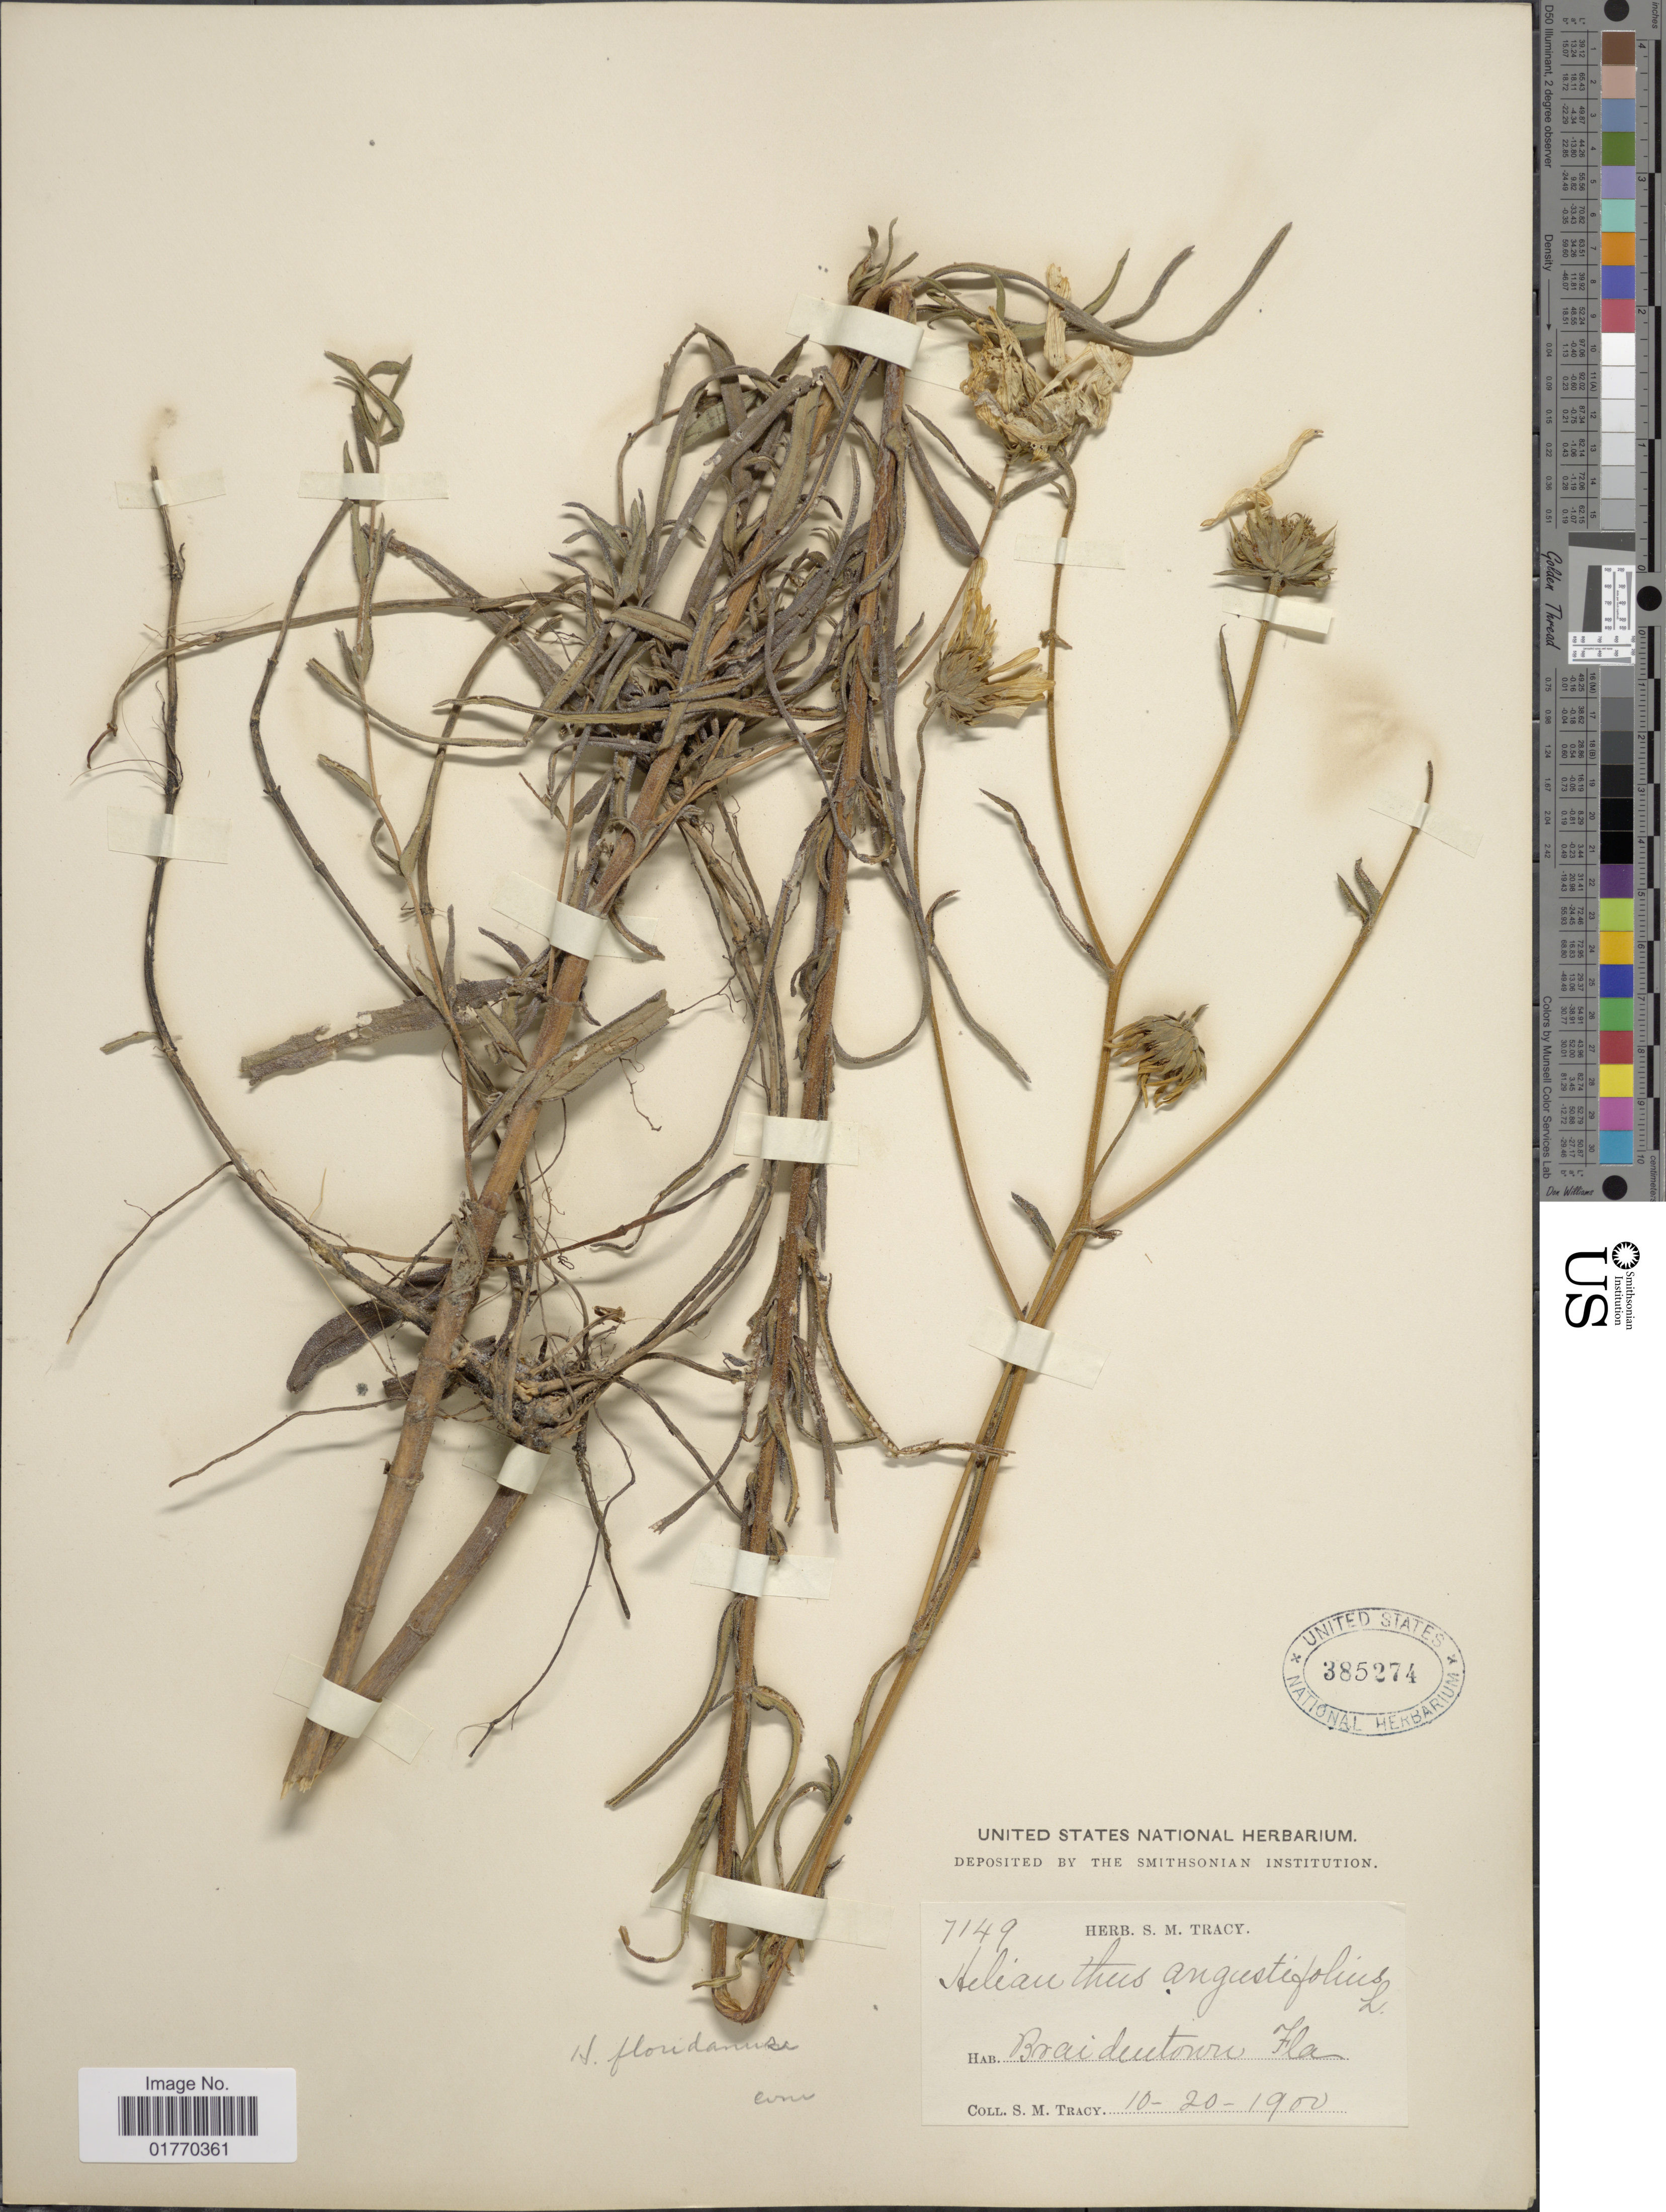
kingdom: Plantae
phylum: Tracheophyta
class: Magnoliopsida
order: Asterales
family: Asteraceae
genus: Helianthus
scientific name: Helianthus floridanus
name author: A. Gray ex Chapm.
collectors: S. M. Tracy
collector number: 7149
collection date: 1900-10-20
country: United States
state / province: Florida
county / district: Manatee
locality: Braidentown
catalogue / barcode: US 385274